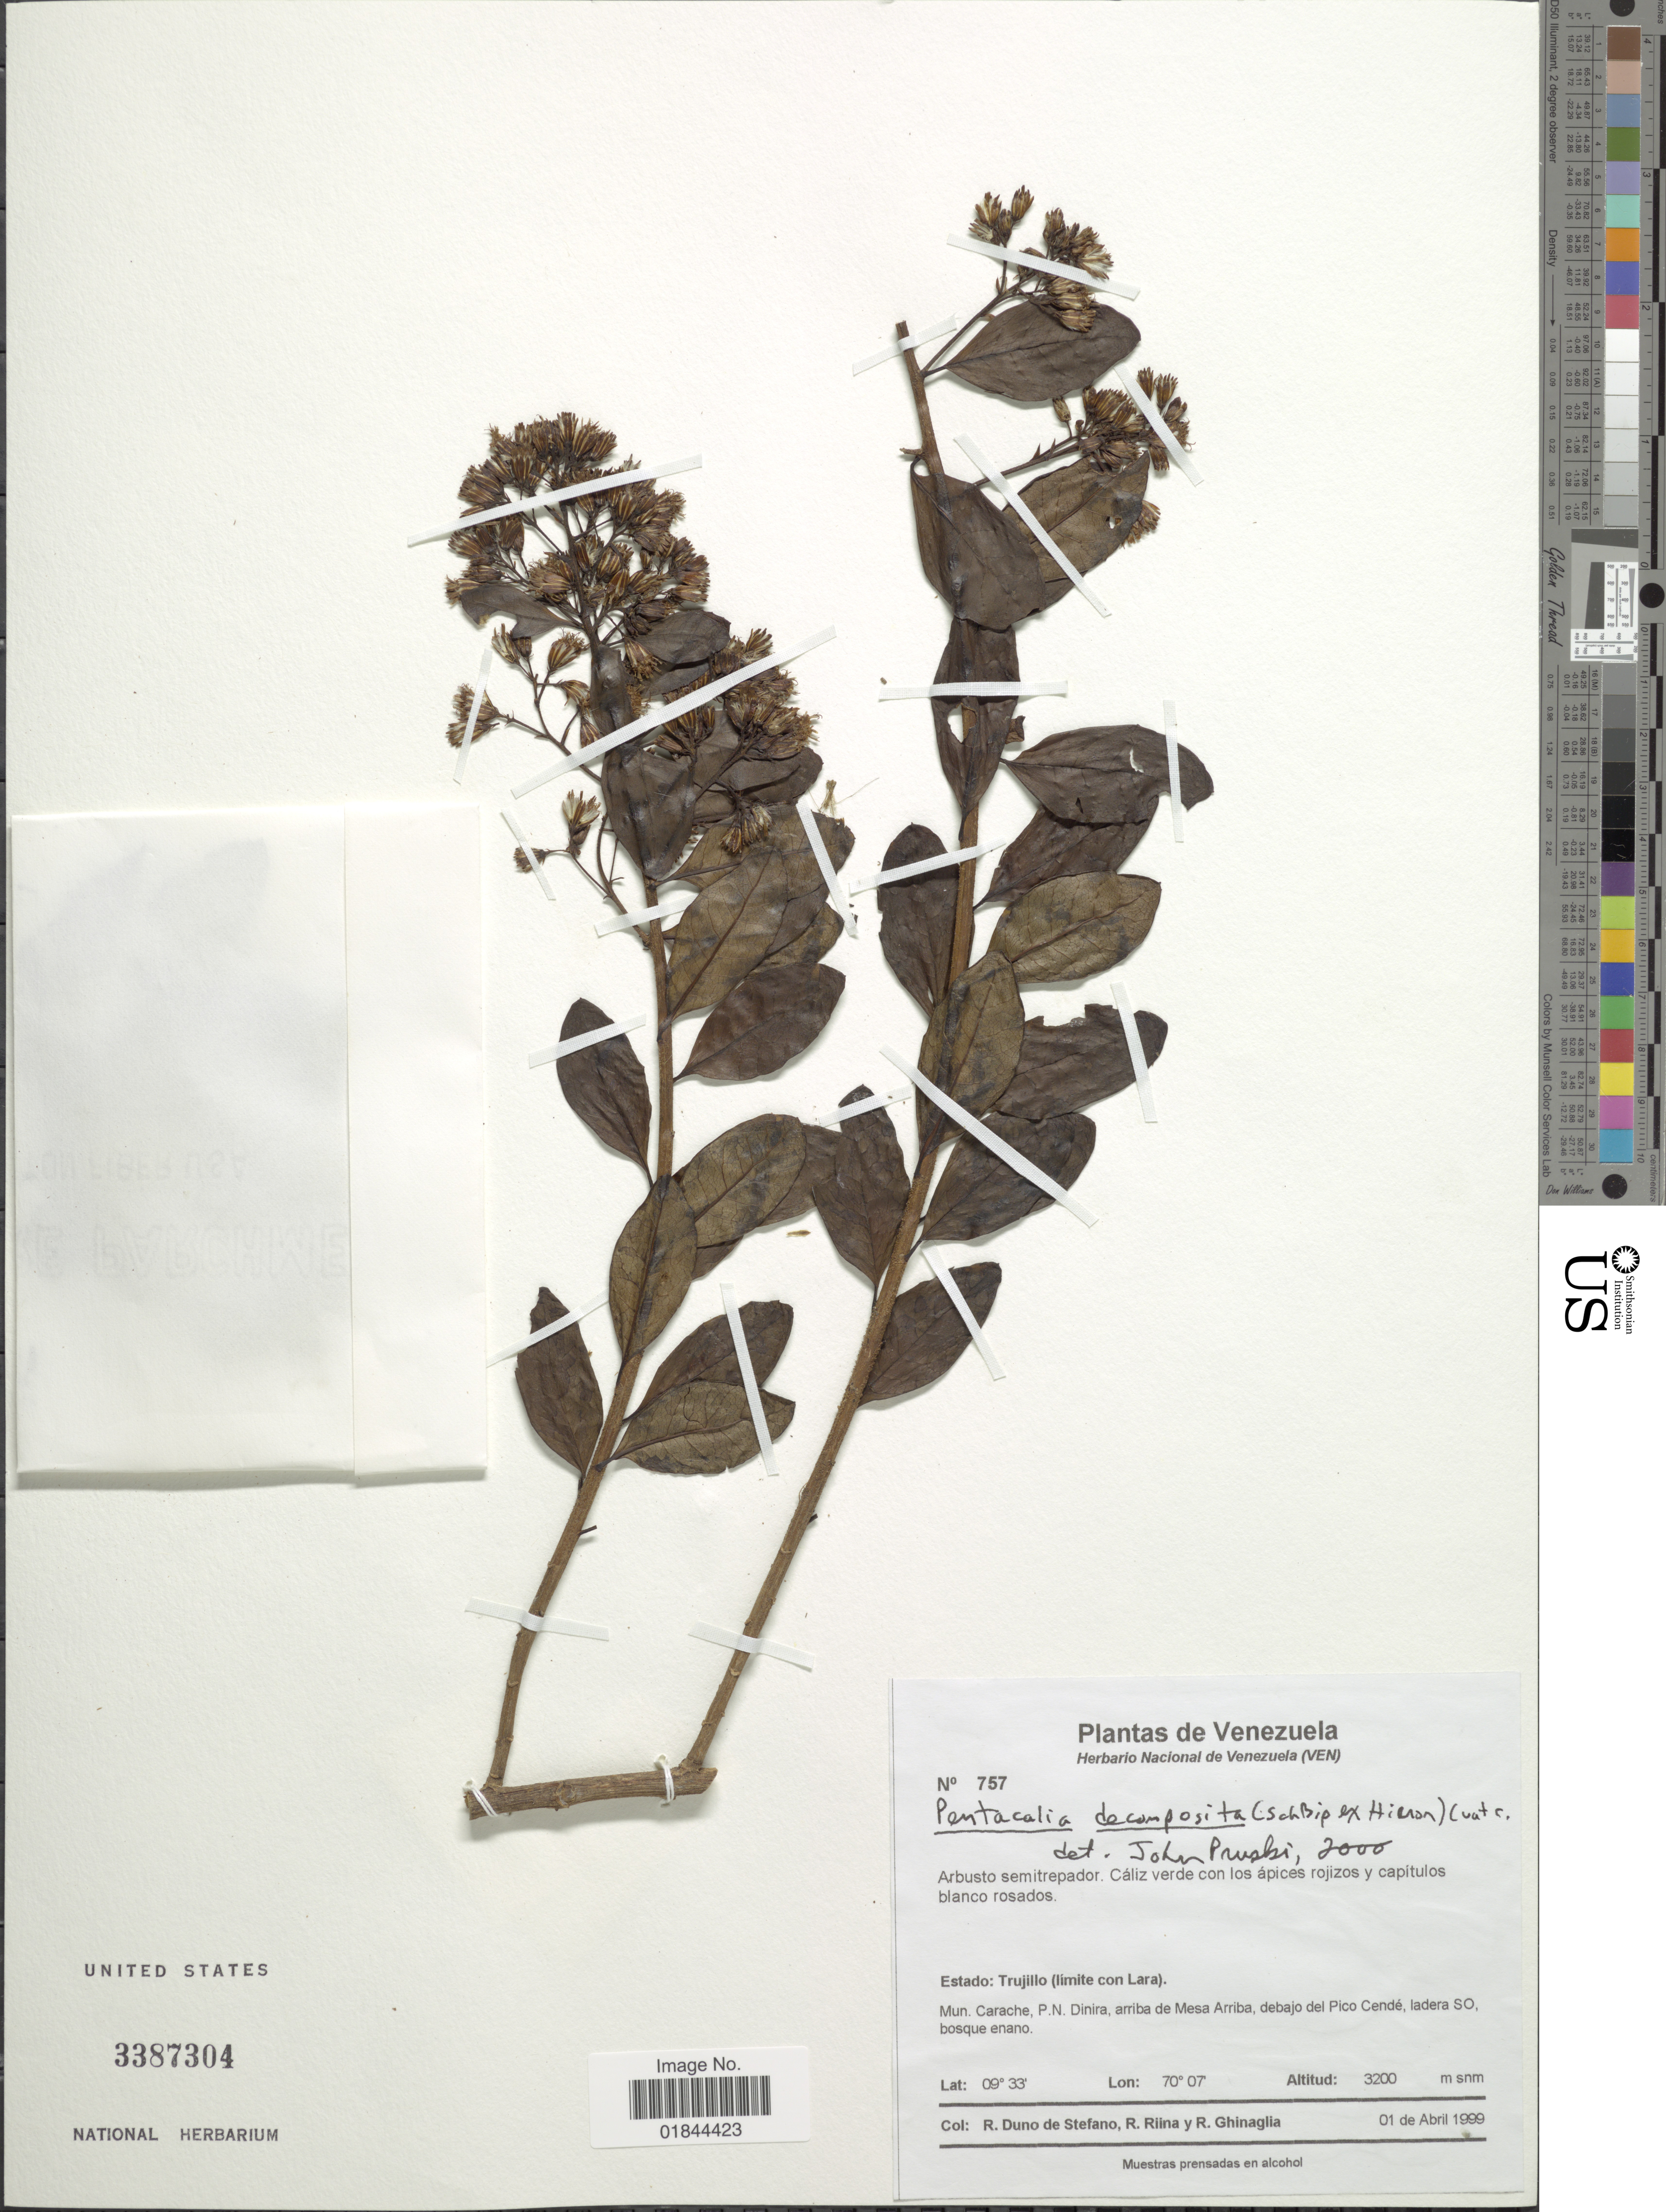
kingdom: Plantae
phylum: Tracheophyta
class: Magnoliopsida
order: Asterales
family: Asteraceae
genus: Pentacalia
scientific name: Pentacalia decomposita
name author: (Sch. Bip. ex Hieron.) Cuatrec.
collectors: R. Duno de Stefano, R. Riina & R. Ghinaglia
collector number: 757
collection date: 1999-04-01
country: Venezuela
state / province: Trujillo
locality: (limite con lara), Mun Carache, P.N. Dinira, arriba de Mesa, debajo del Pico Cendé, aldera SO, bosque enano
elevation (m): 3200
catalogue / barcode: US 3387304